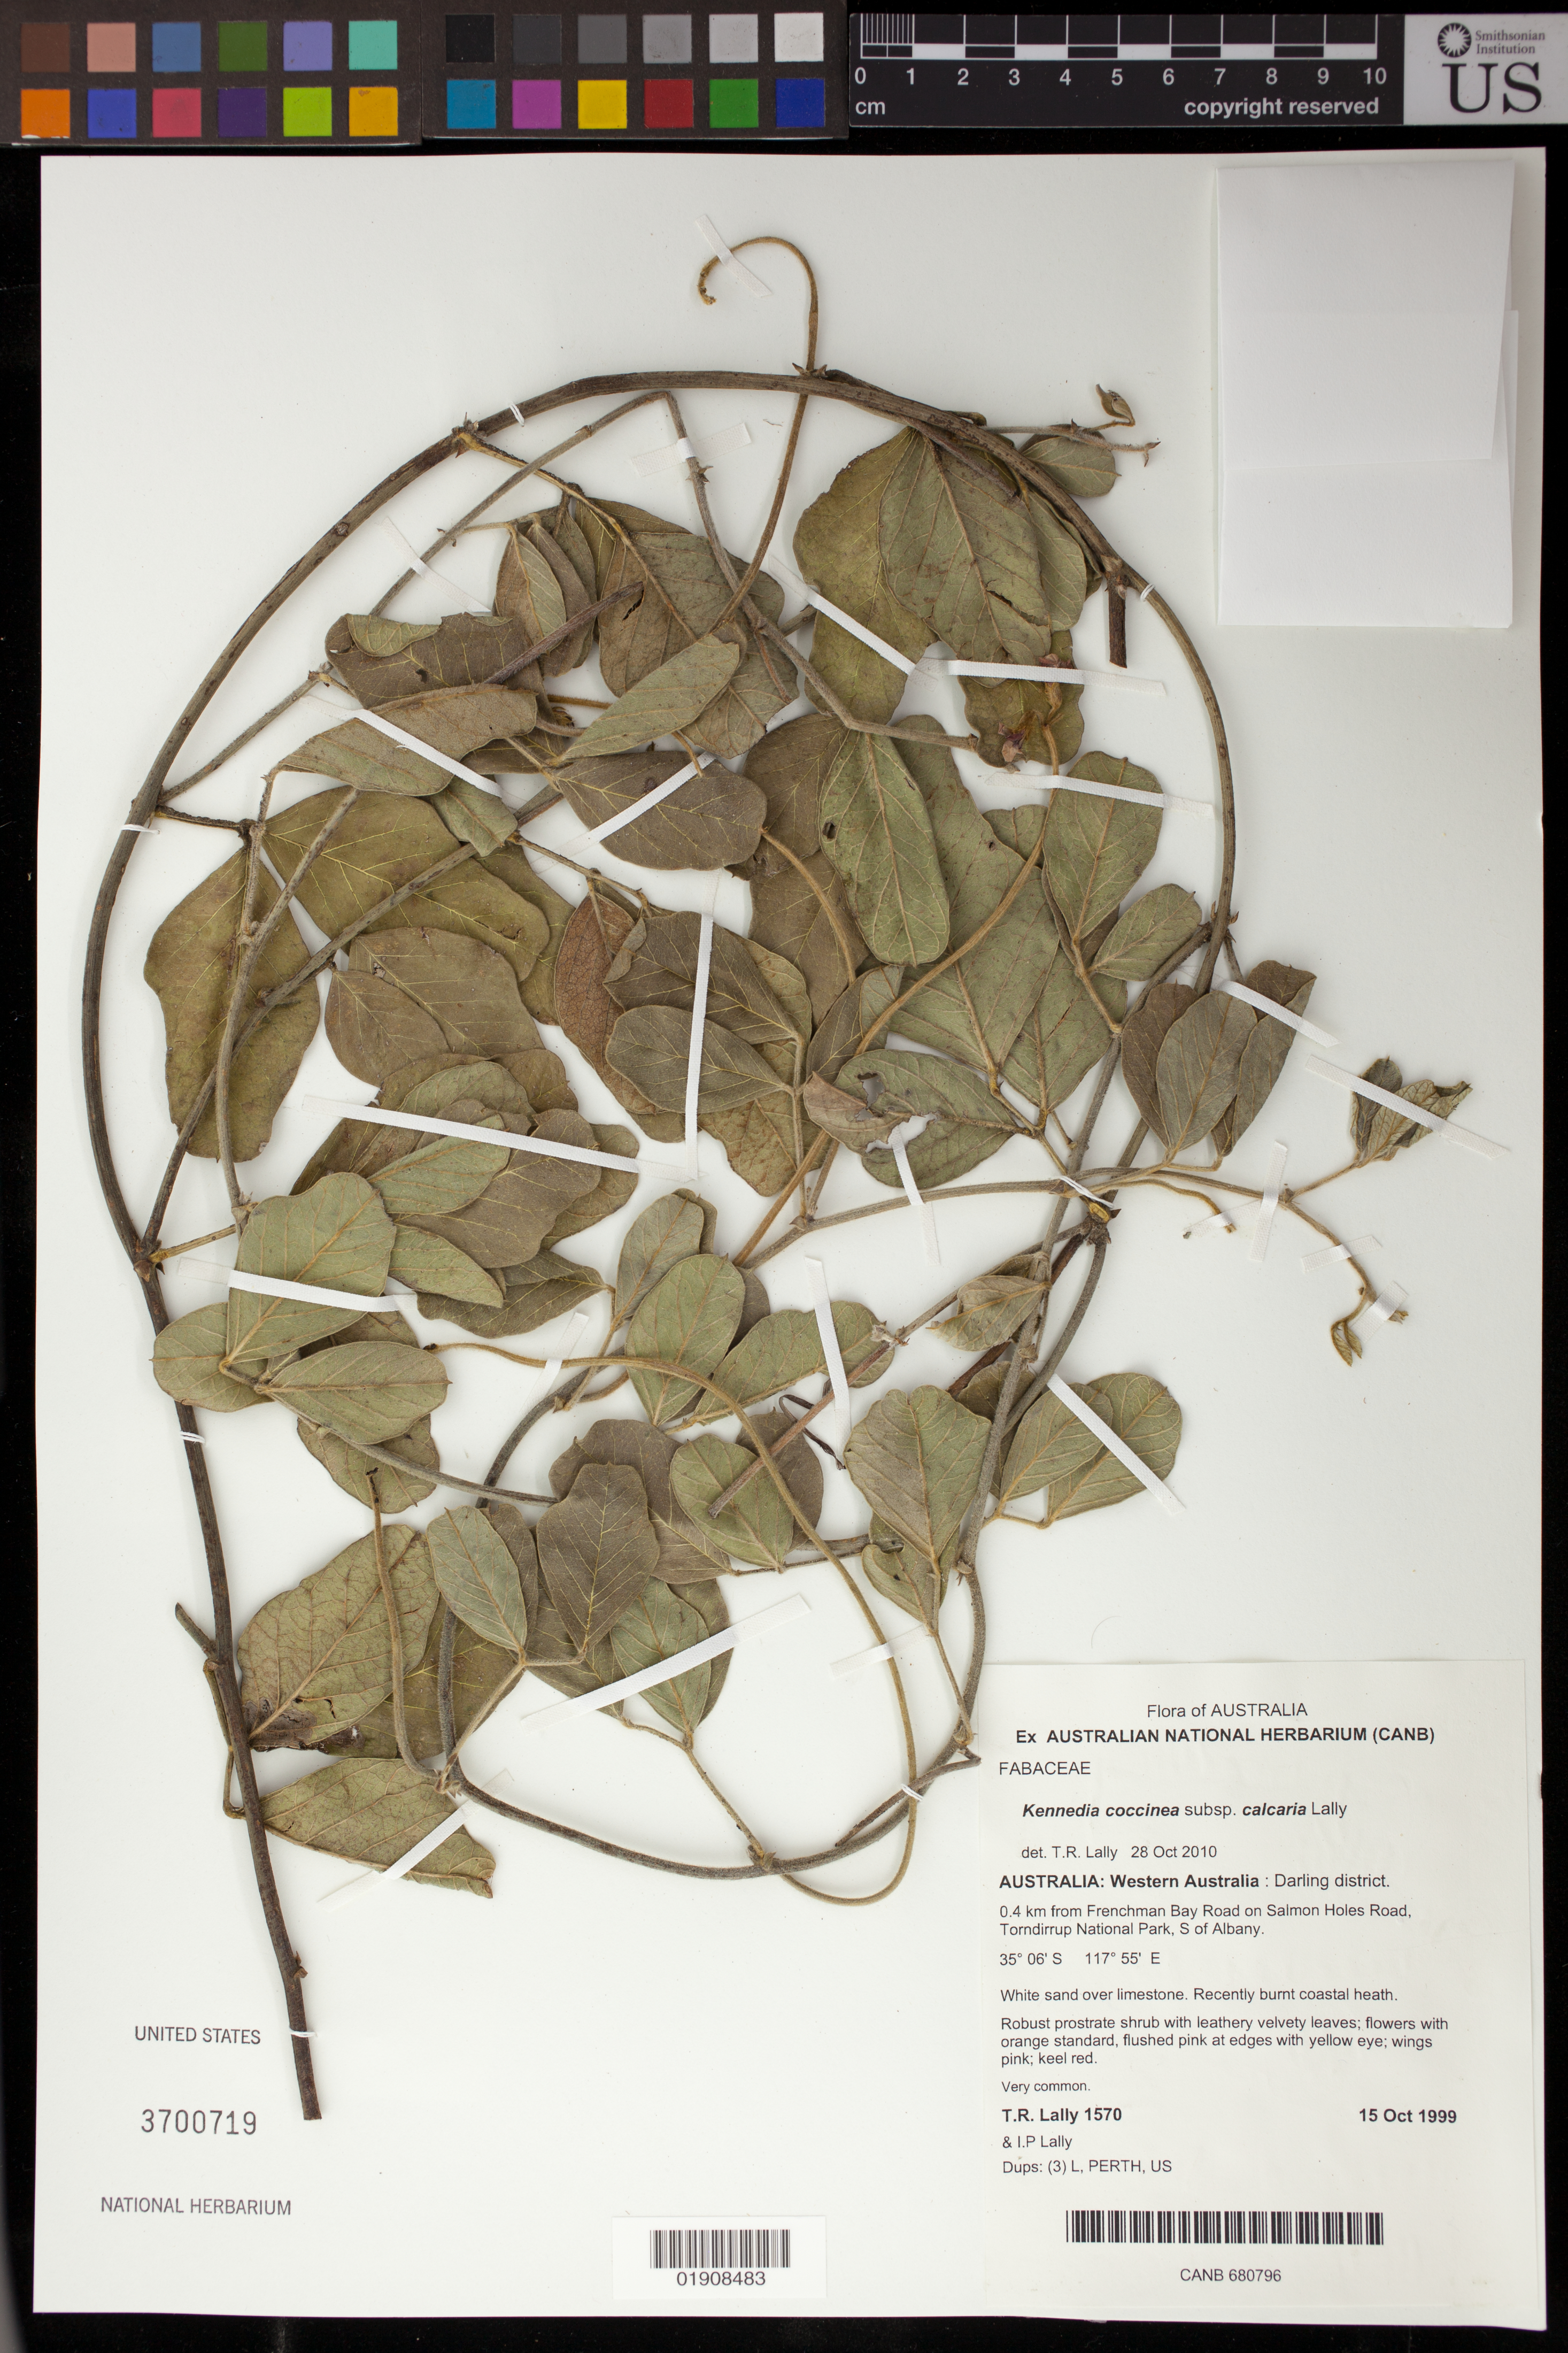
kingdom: Plantae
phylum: Tracheophyta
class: Magnoliopsida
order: Fabales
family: Fabaceae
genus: Kennedia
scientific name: Kennedia coccinea subsp. calcaria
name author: Lally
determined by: Lally, T. R.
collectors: T. R. Lally & I. Lally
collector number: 1570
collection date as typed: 15 Oct 1999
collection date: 1999-10-15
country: Australia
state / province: Western Australia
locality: Darling district, 0.4km from Frenchman Bay Road on Salmon Holes Road, Torndirrup National Park, S of Albany.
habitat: White sand over limestone. Recently burnt coastal heath.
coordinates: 35 06 S, 117 55 E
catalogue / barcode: US 3700719